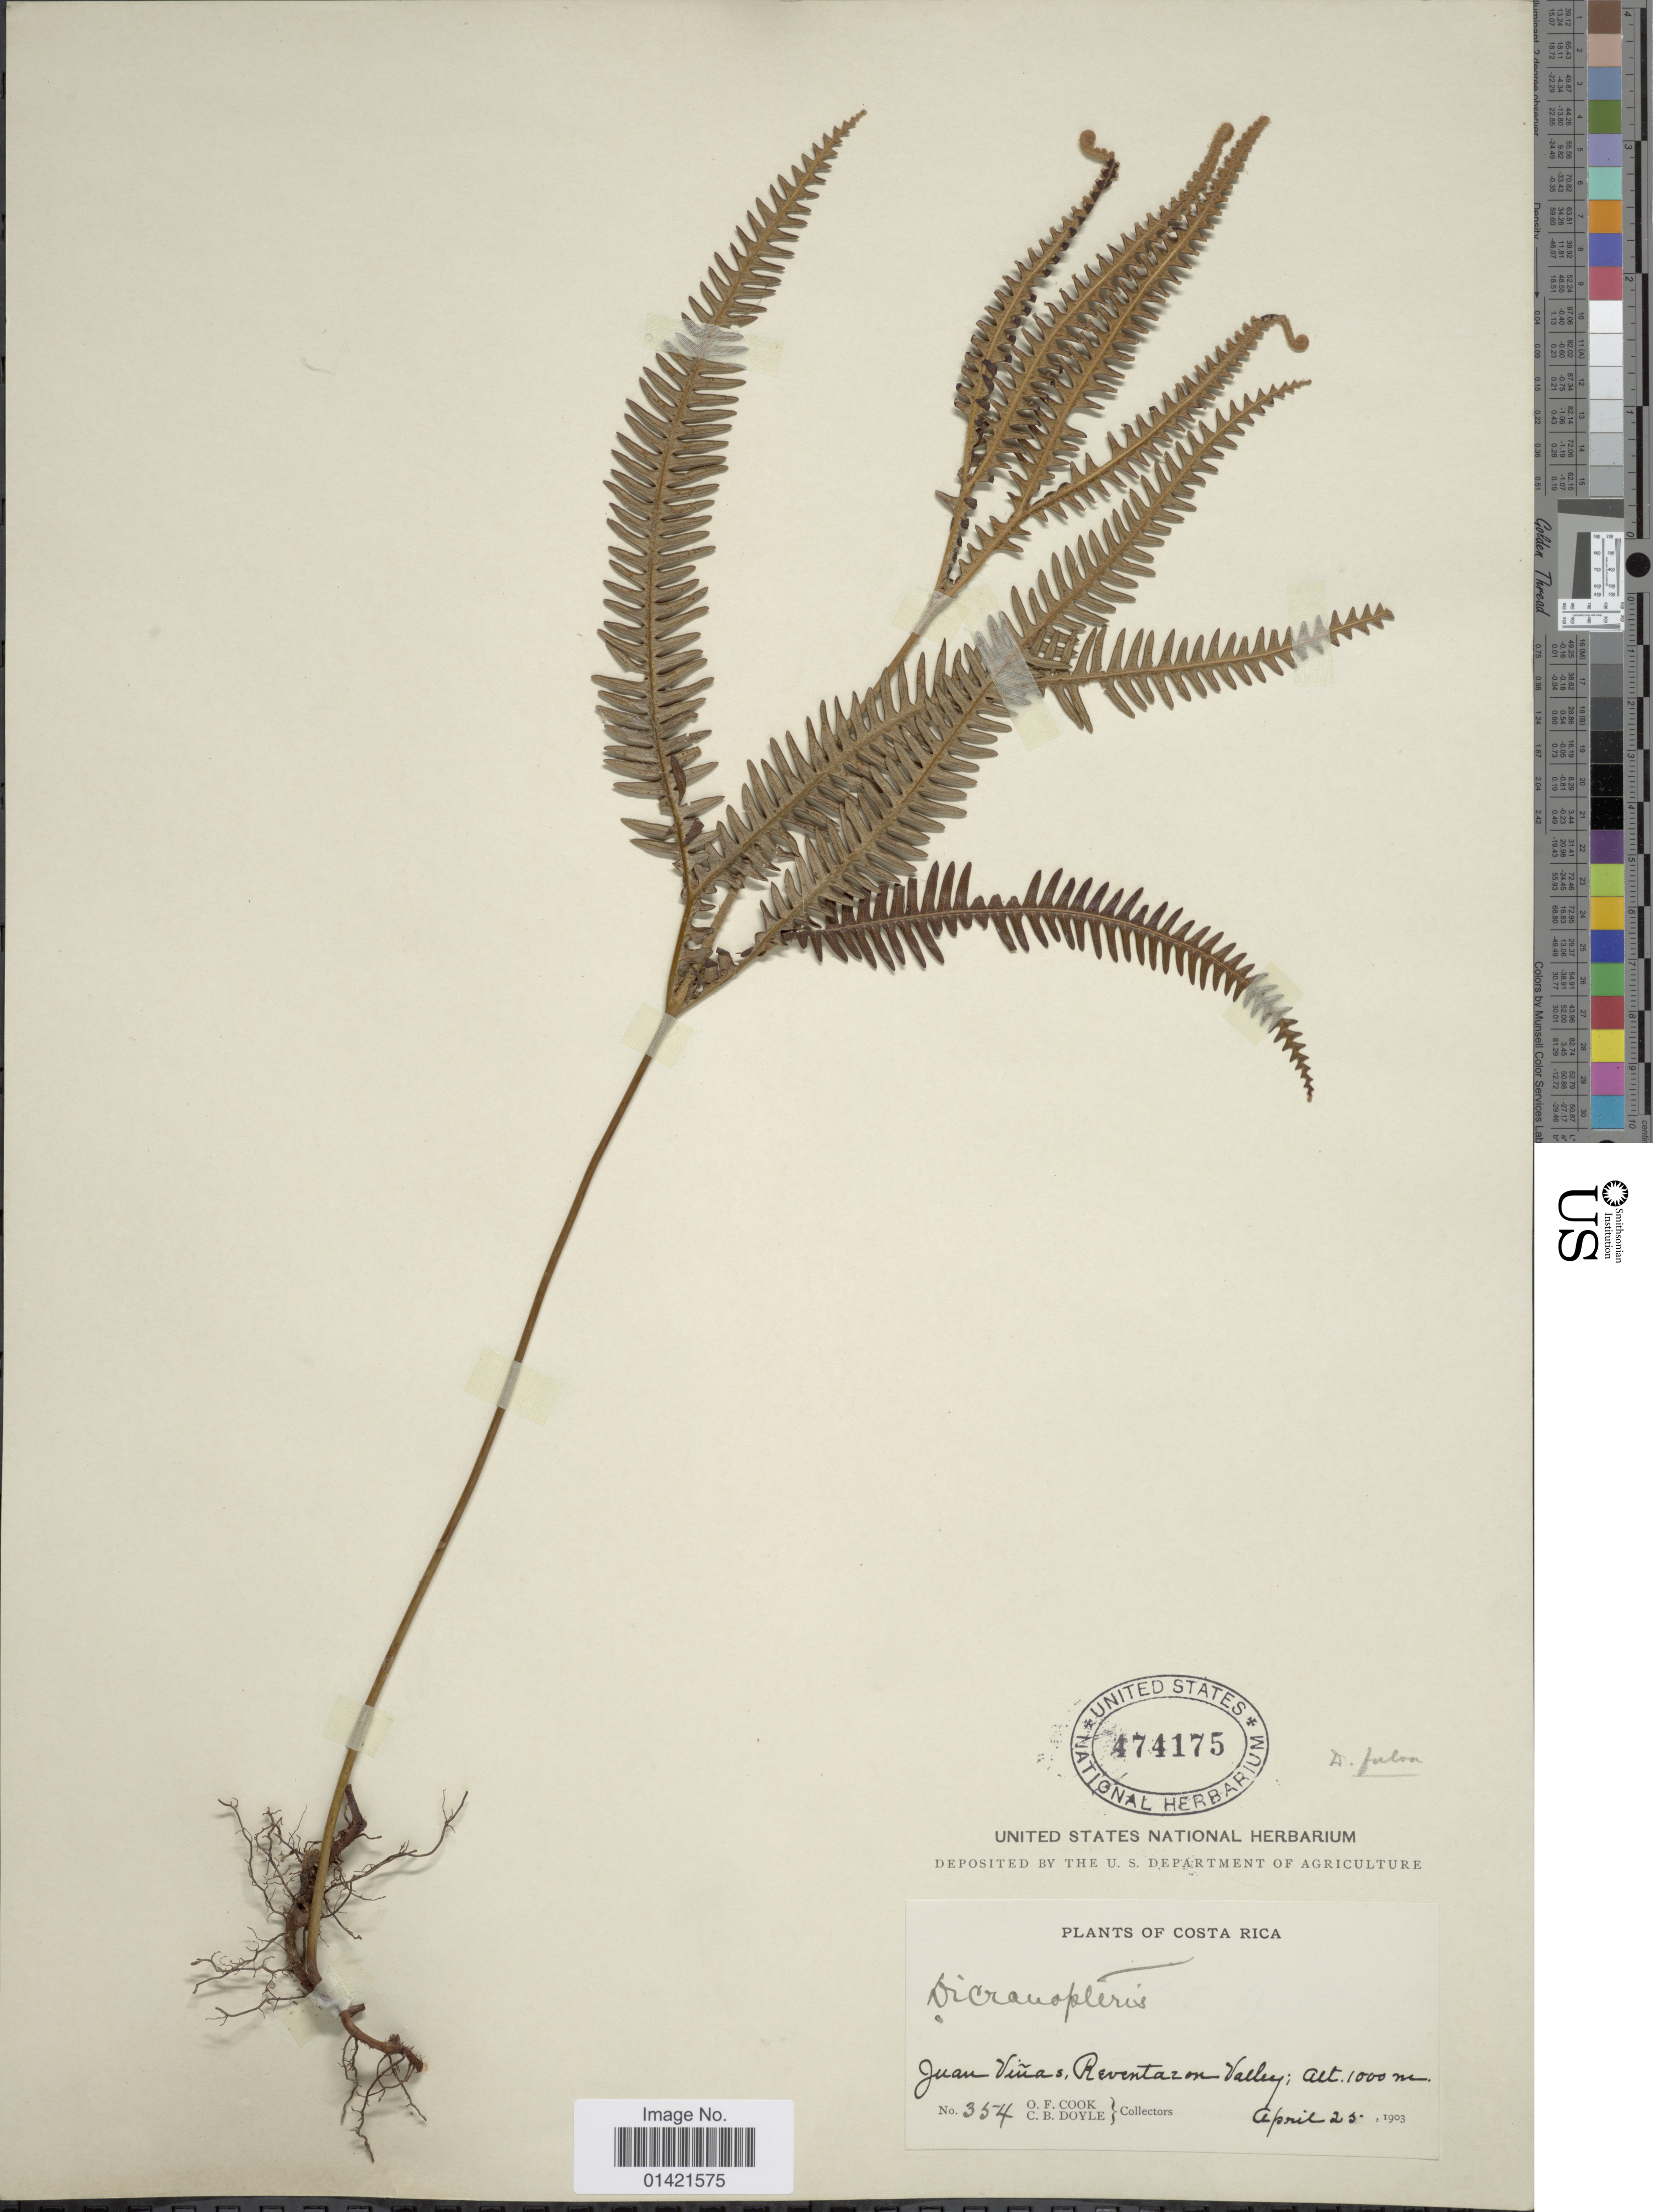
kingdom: Plantae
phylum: Tracheophyta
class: Polypodiopsida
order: Gleicheniales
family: Gleicheniaceae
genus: Sticherus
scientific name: Sticherus bifidus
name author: (Willd.) Ching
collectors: O. F. Cook & C. Doyle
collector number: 354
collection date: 1903-04-25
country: Costa Rica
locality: Juan Vinas, Reventazon Valley.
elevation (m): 1000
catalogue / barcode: US 474175